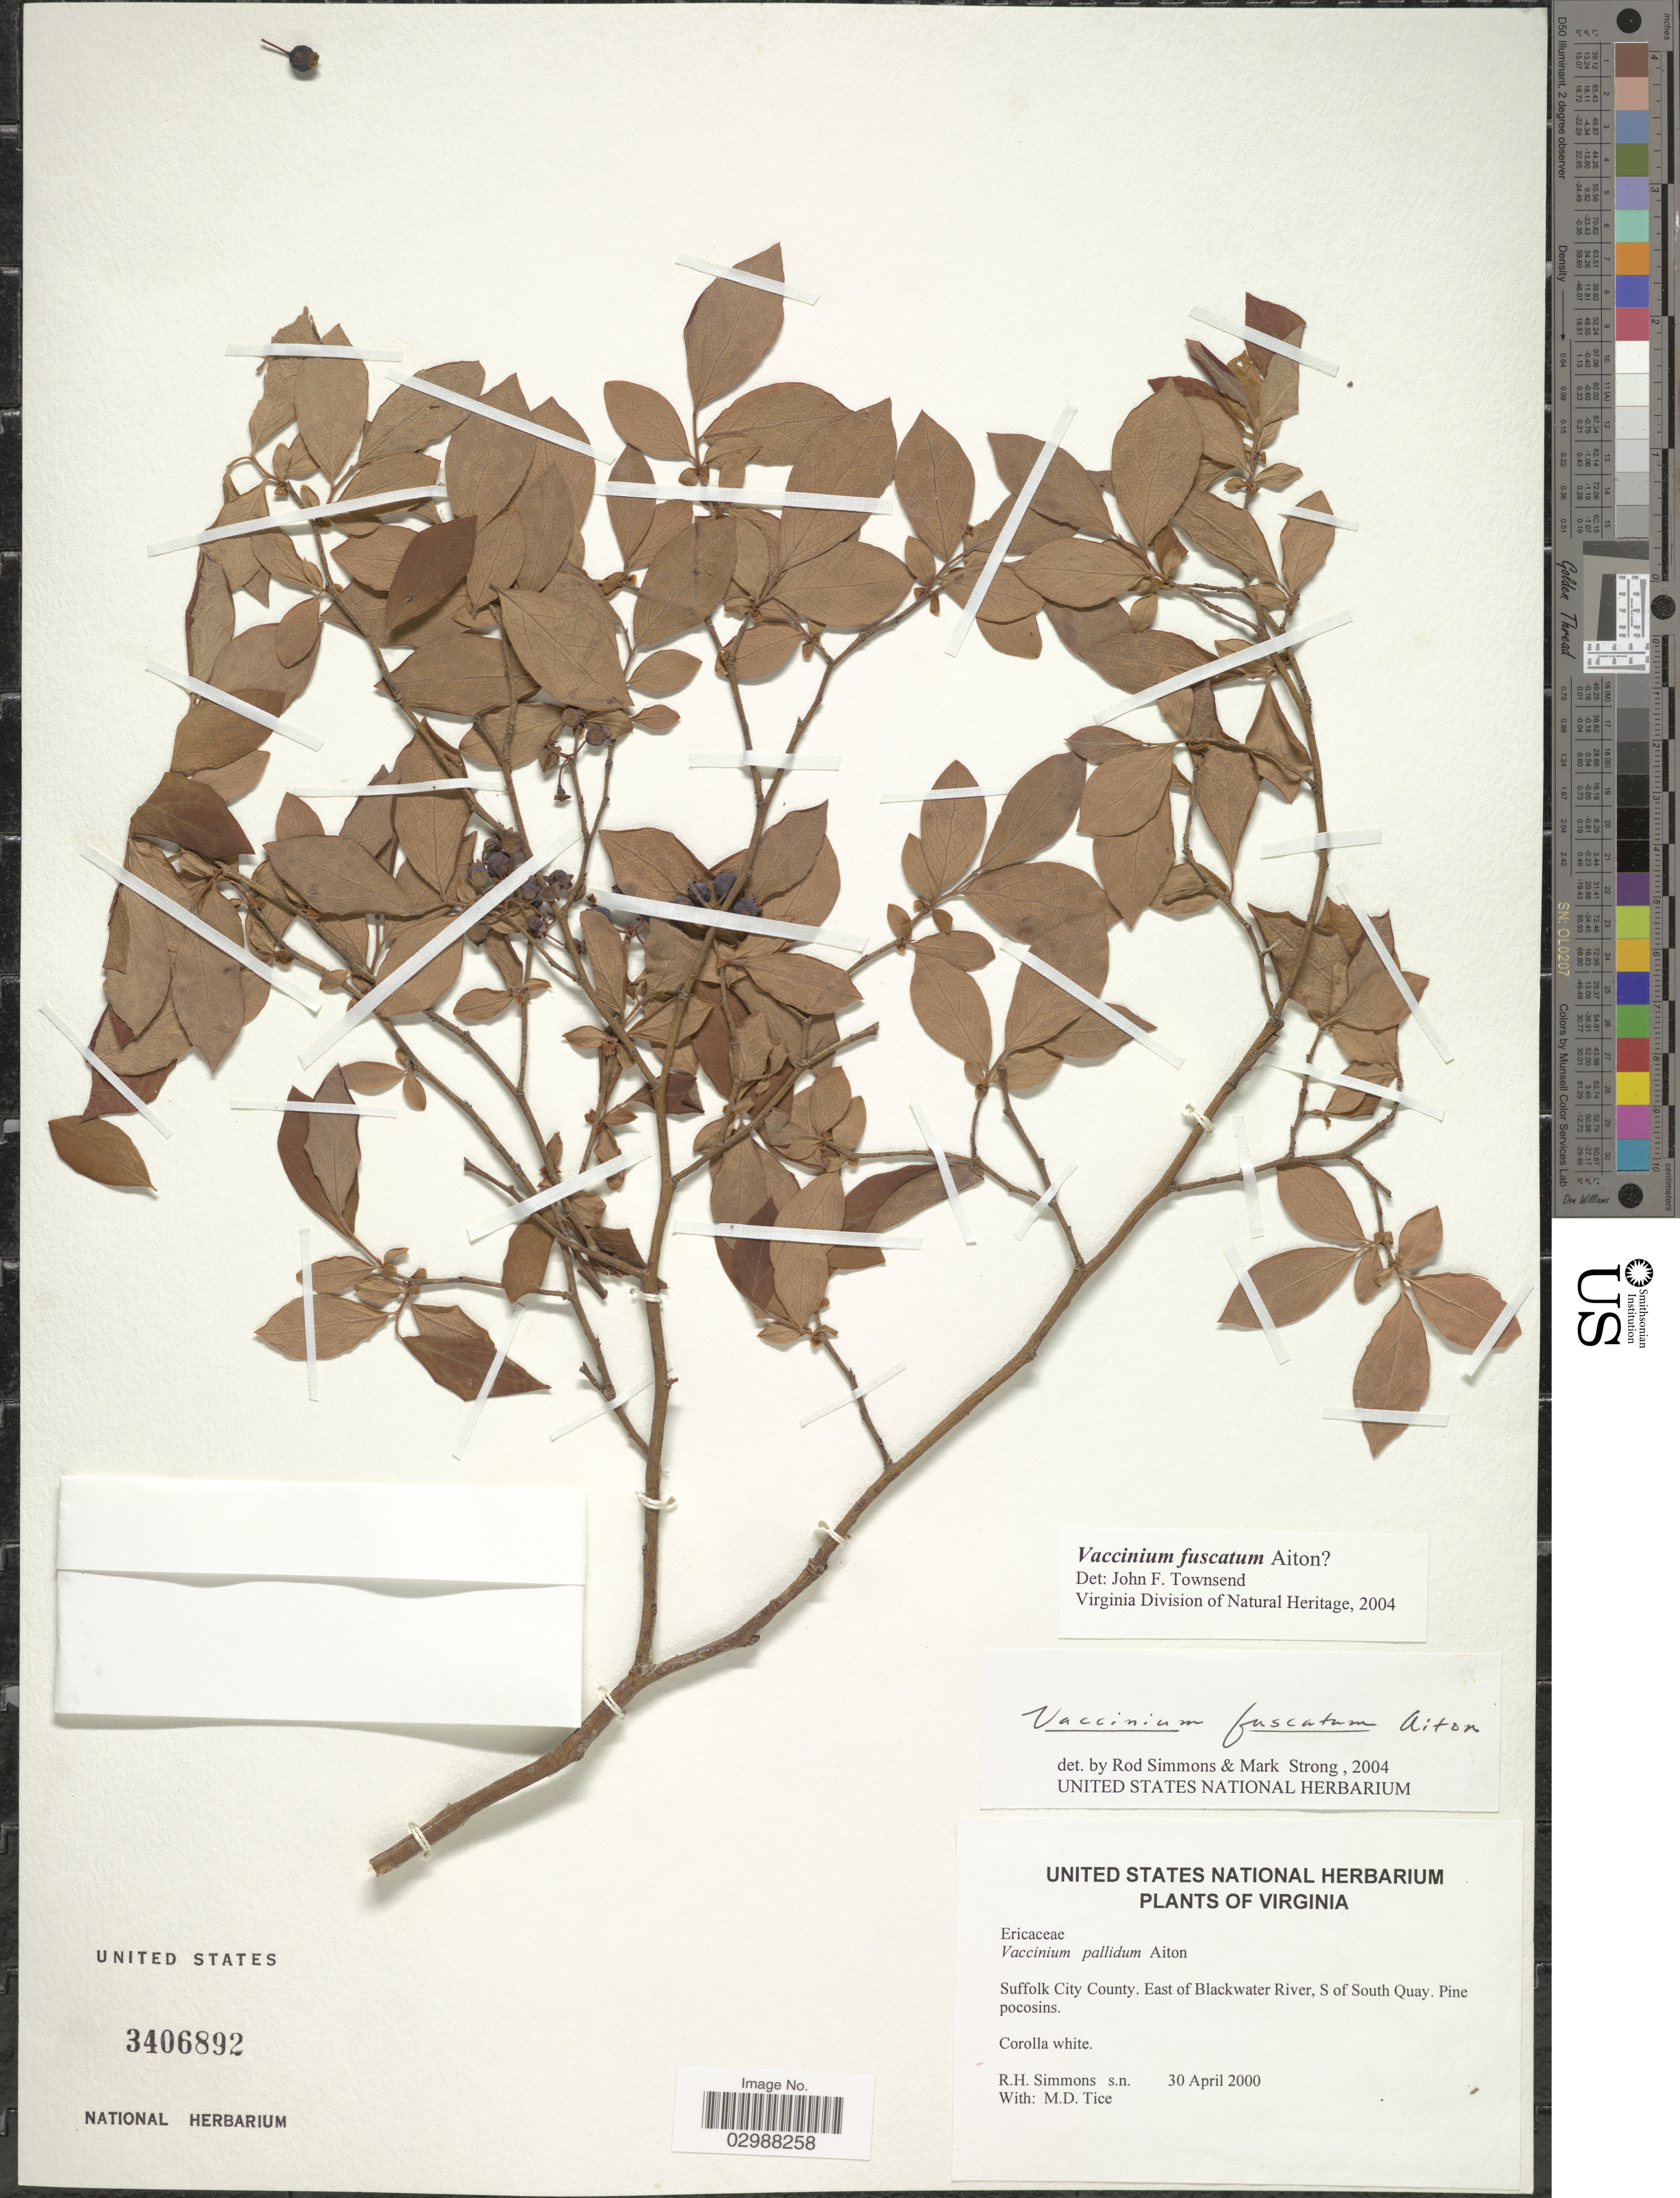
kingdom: Plantae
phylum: Tracheophyta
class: Magnoliopsida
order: Ericales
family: Ericaceae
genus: Vaccinium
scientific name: Vaccinium fuscatum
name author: Aiton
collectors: R. H. Simmons & M. Tice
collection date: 2000-04-30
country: United States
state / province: Virginia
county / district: City of Suffolk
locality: Suffolk City County. East of Blackwater River, S of South Quay.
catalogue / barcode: US 3406892